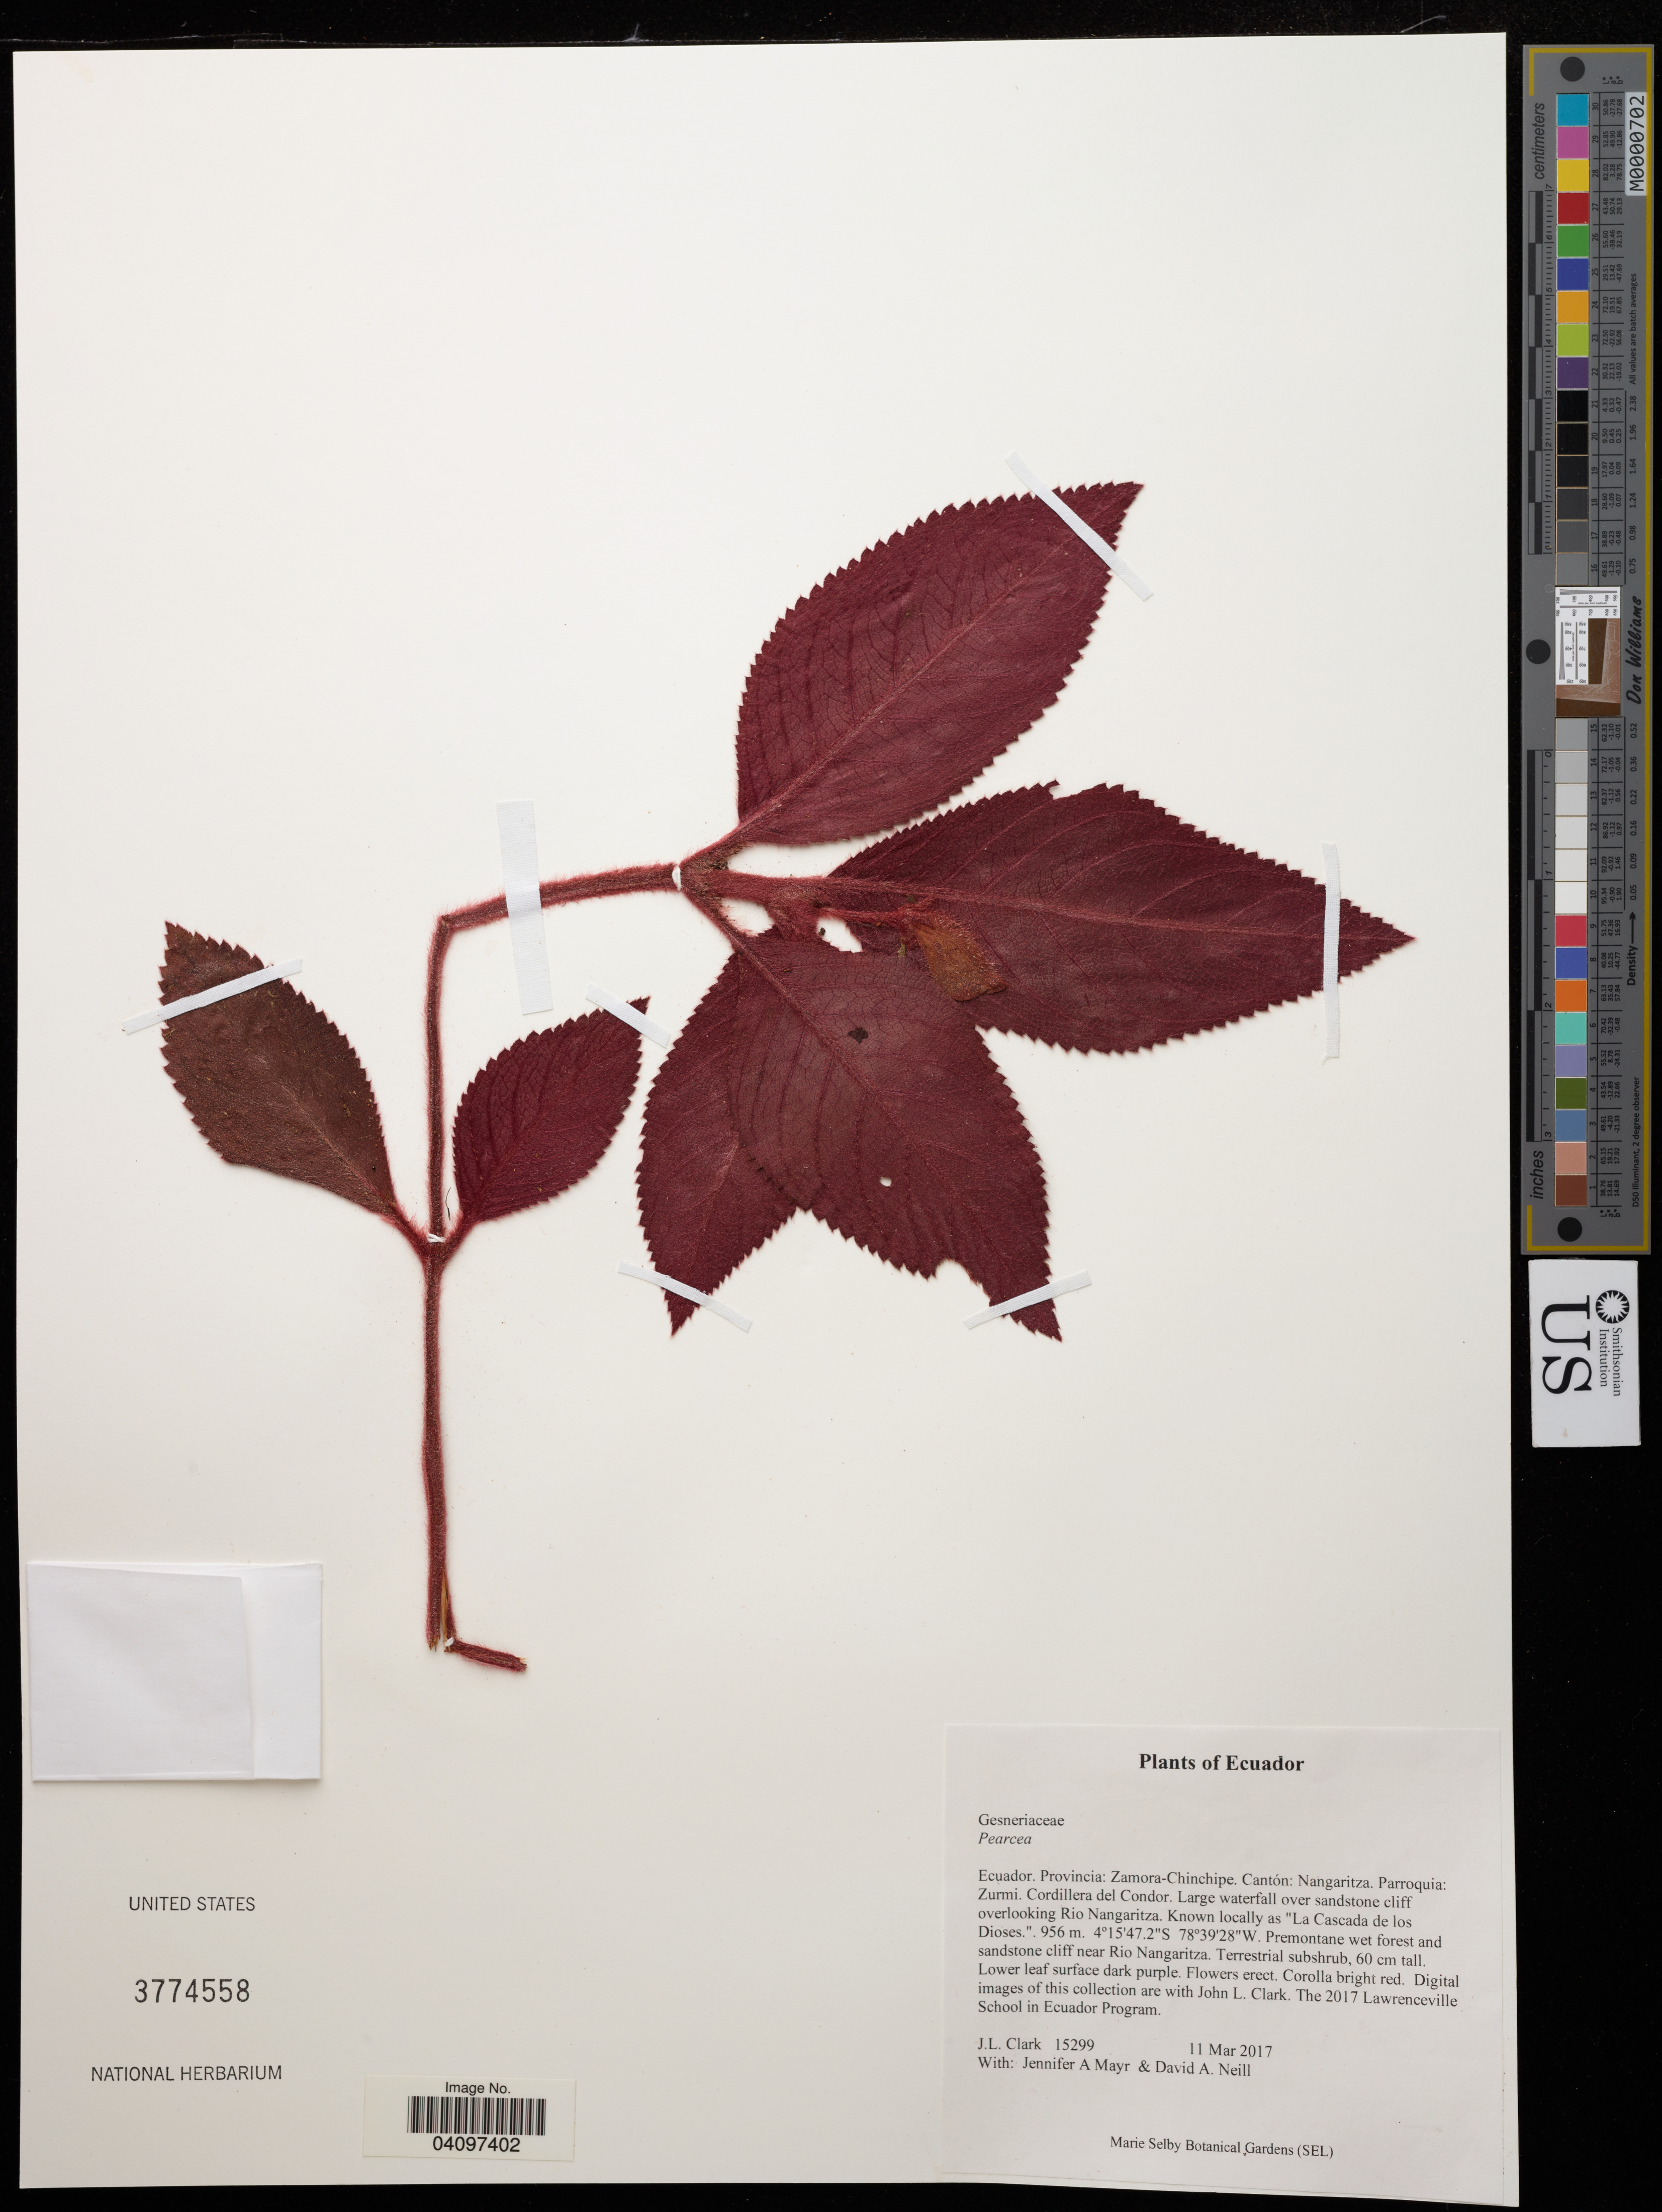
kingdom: Plantae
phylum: Tracheophyta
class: Magnoliopsida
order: Lamiales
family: Gesneriaceae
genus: Pearcea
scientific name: Pearcea sp.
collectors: J. Clark, J. Mayr & D. A. Neill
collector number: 15299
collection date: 2017-03-11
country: Ecuador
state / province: Zamora-Chinchipe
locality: Cantón: Nangaritza. Parroquia: Zurmi. Cordillera del Condor. Large waterfall over sandstone cliff overlooking Rio Nangaritza. Known locally as "La Cascada de los Dioses.".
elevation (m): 956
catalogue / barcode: US 3774558